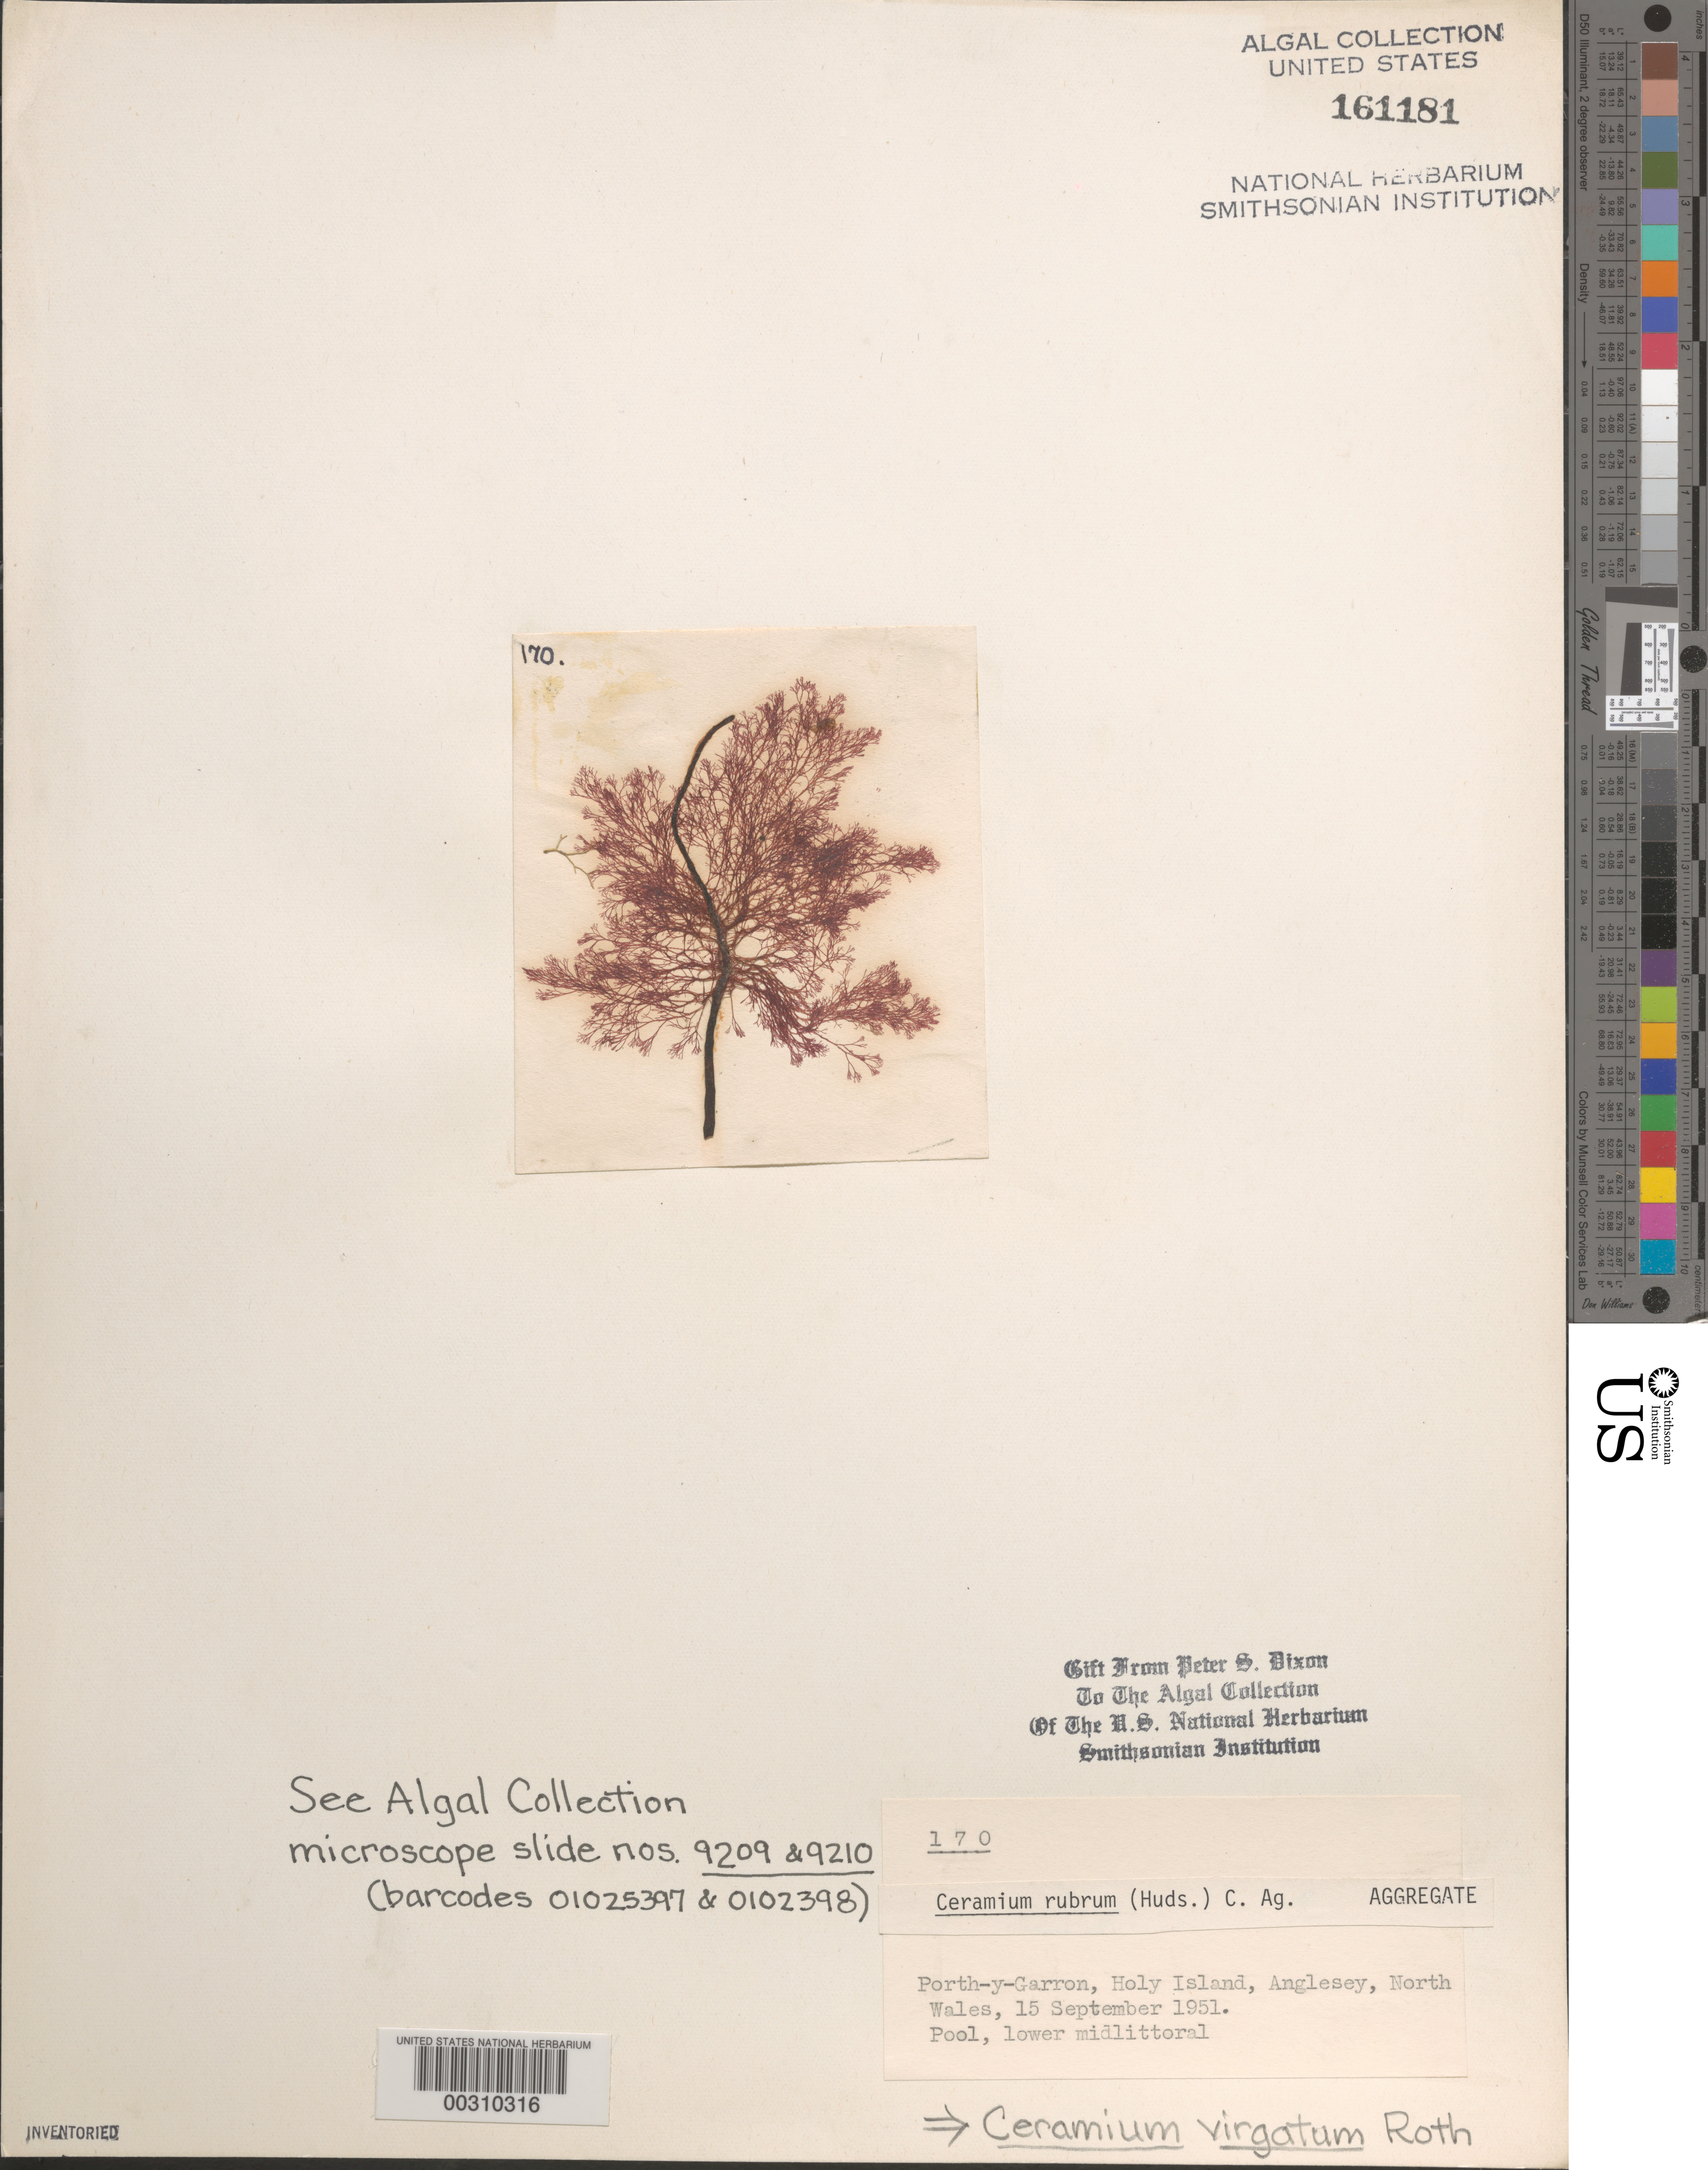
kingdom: Plantae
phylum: Rhodophyta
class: Florideophyceae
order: Ceramiales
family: Ceramiaceae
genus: Ceramium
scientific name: Ceramium virgatum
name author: Roth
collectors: P. S. Dixon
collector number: PSD 170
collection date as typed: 15 Sep 1951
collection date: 1951-09-15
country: United Kingdom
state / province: Wales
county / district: Gwynedd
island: Anglesey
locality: Porth-y-Garron, Holy Island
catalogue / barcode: US 161181